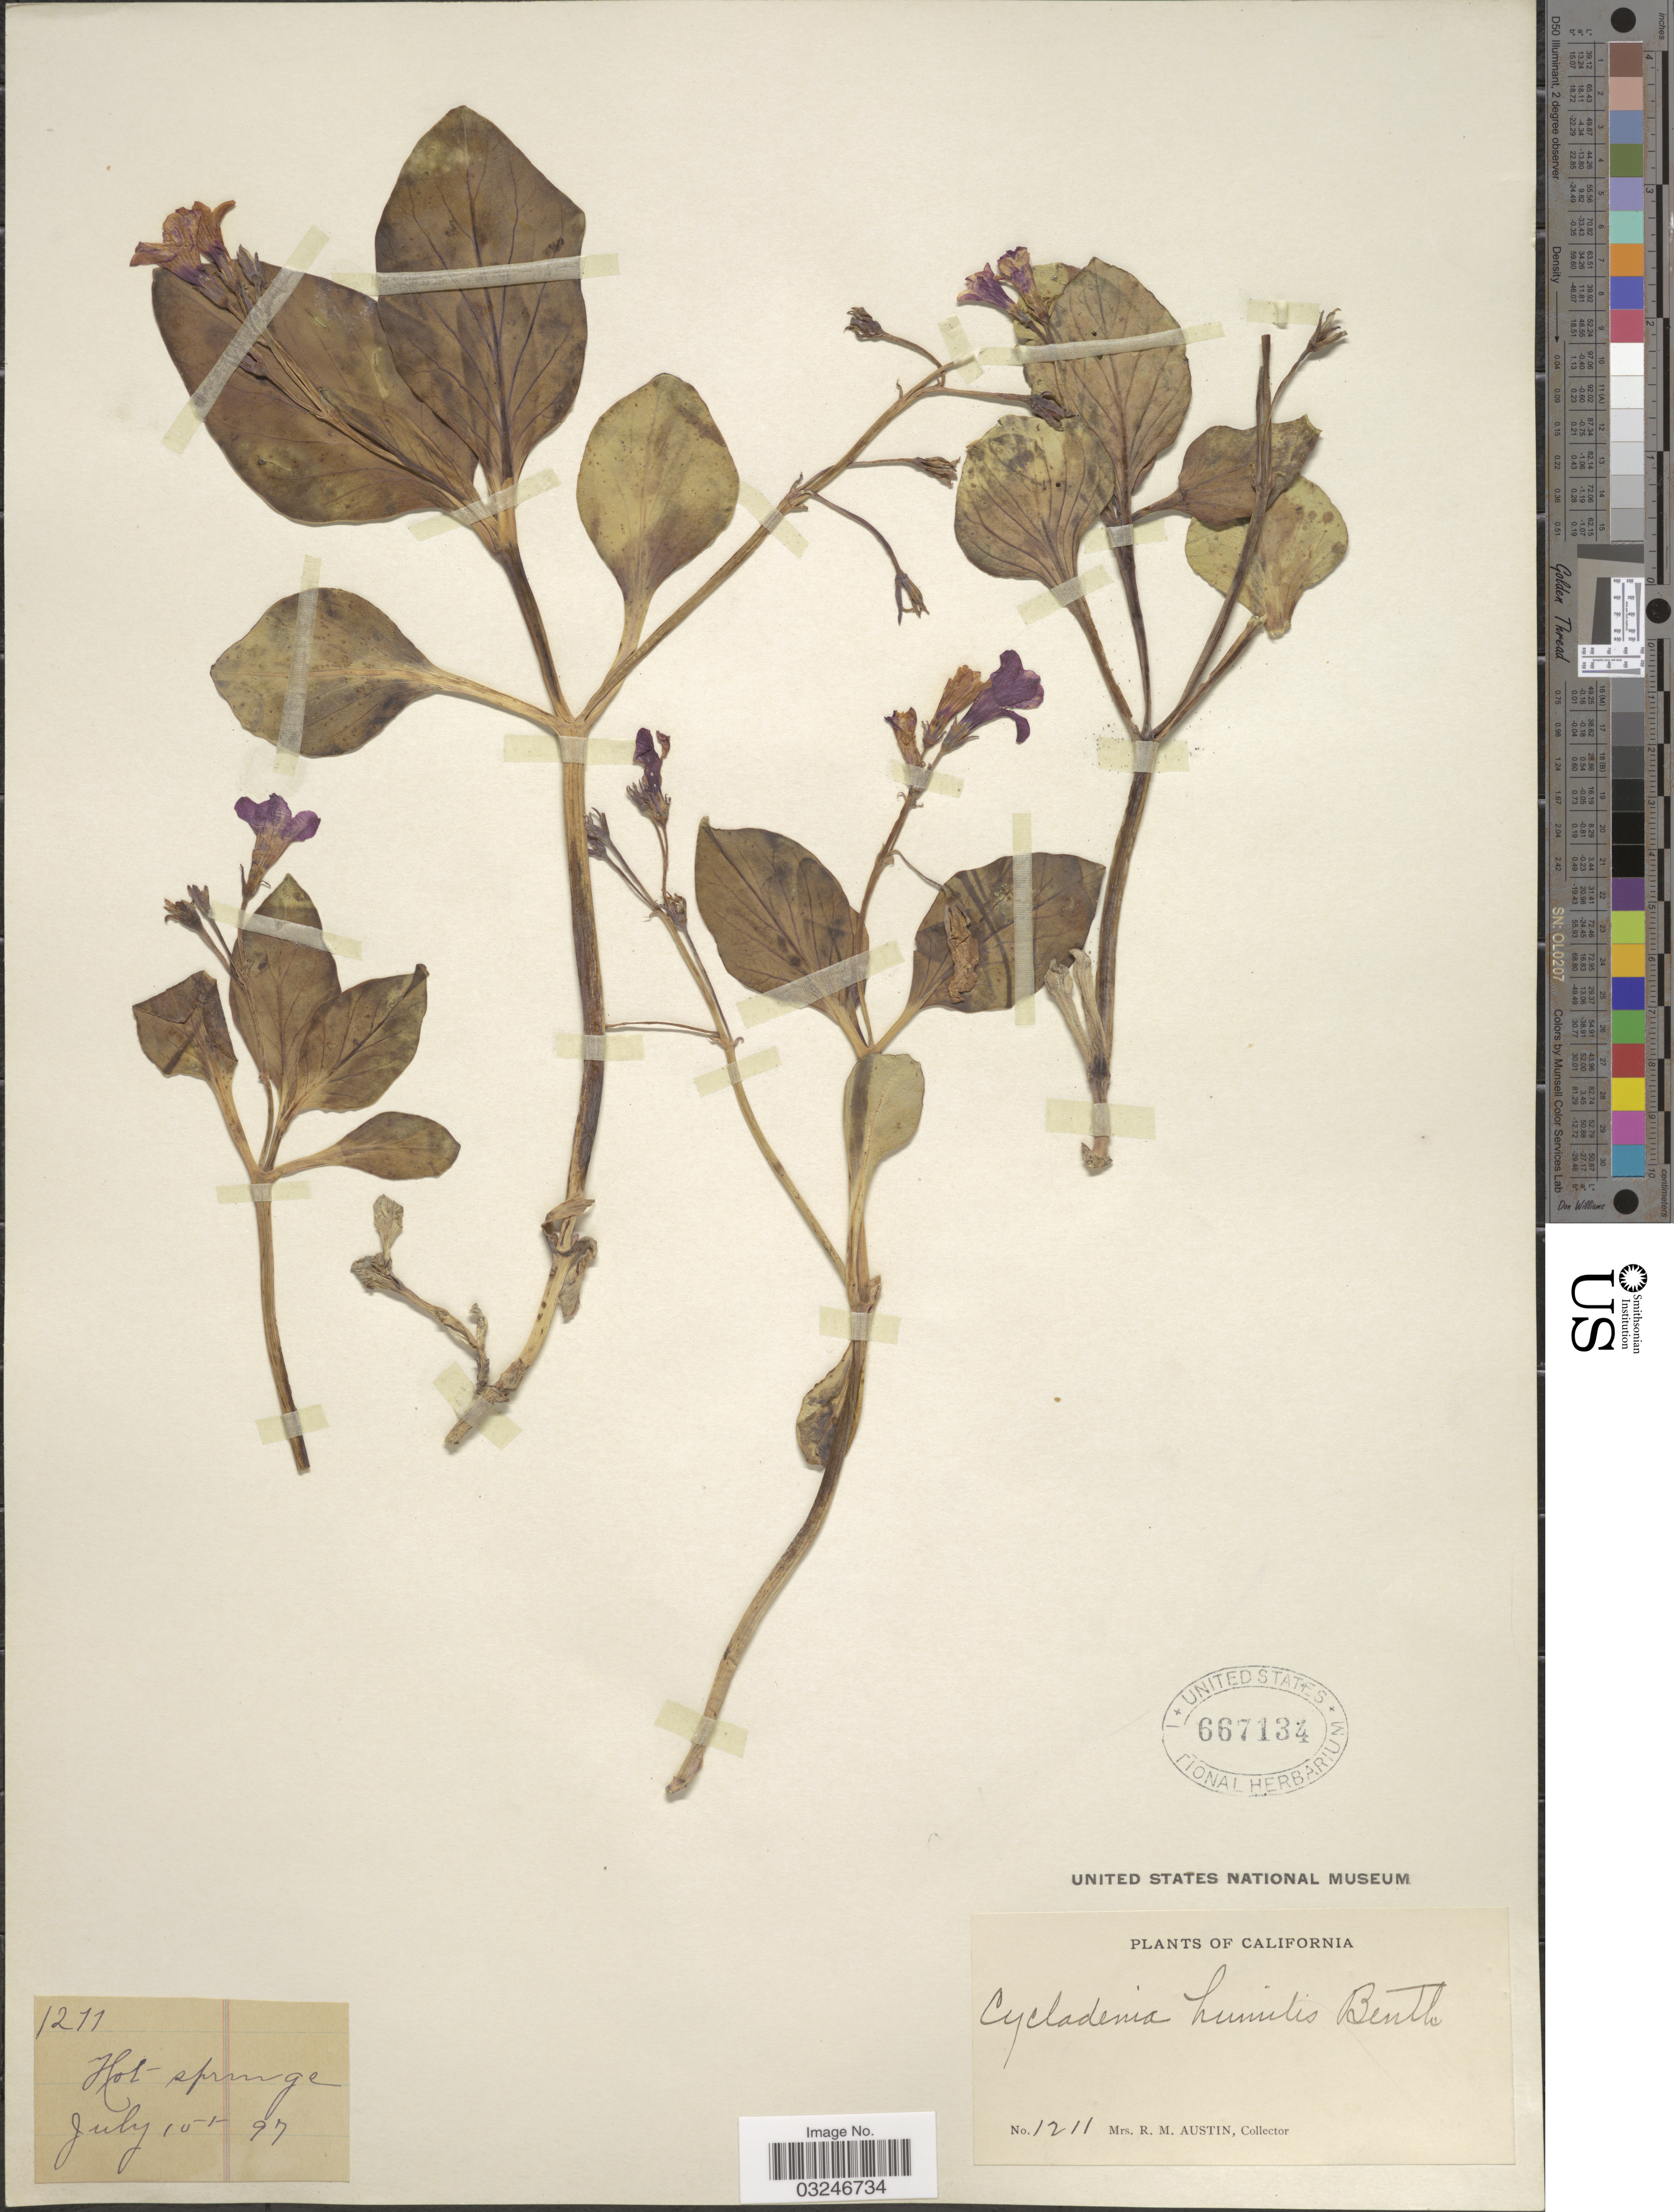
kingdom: Plantae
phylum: Tracheophyta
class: Magnoliopsida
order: Gentianales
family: Apocynaceae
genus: Cycladenia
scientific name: Cycladenia humilis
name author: Benth.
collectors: R. Austin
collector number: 1211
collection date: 1897-07-10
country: United States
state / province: California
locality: Hot Springs.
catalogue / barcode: US 667134